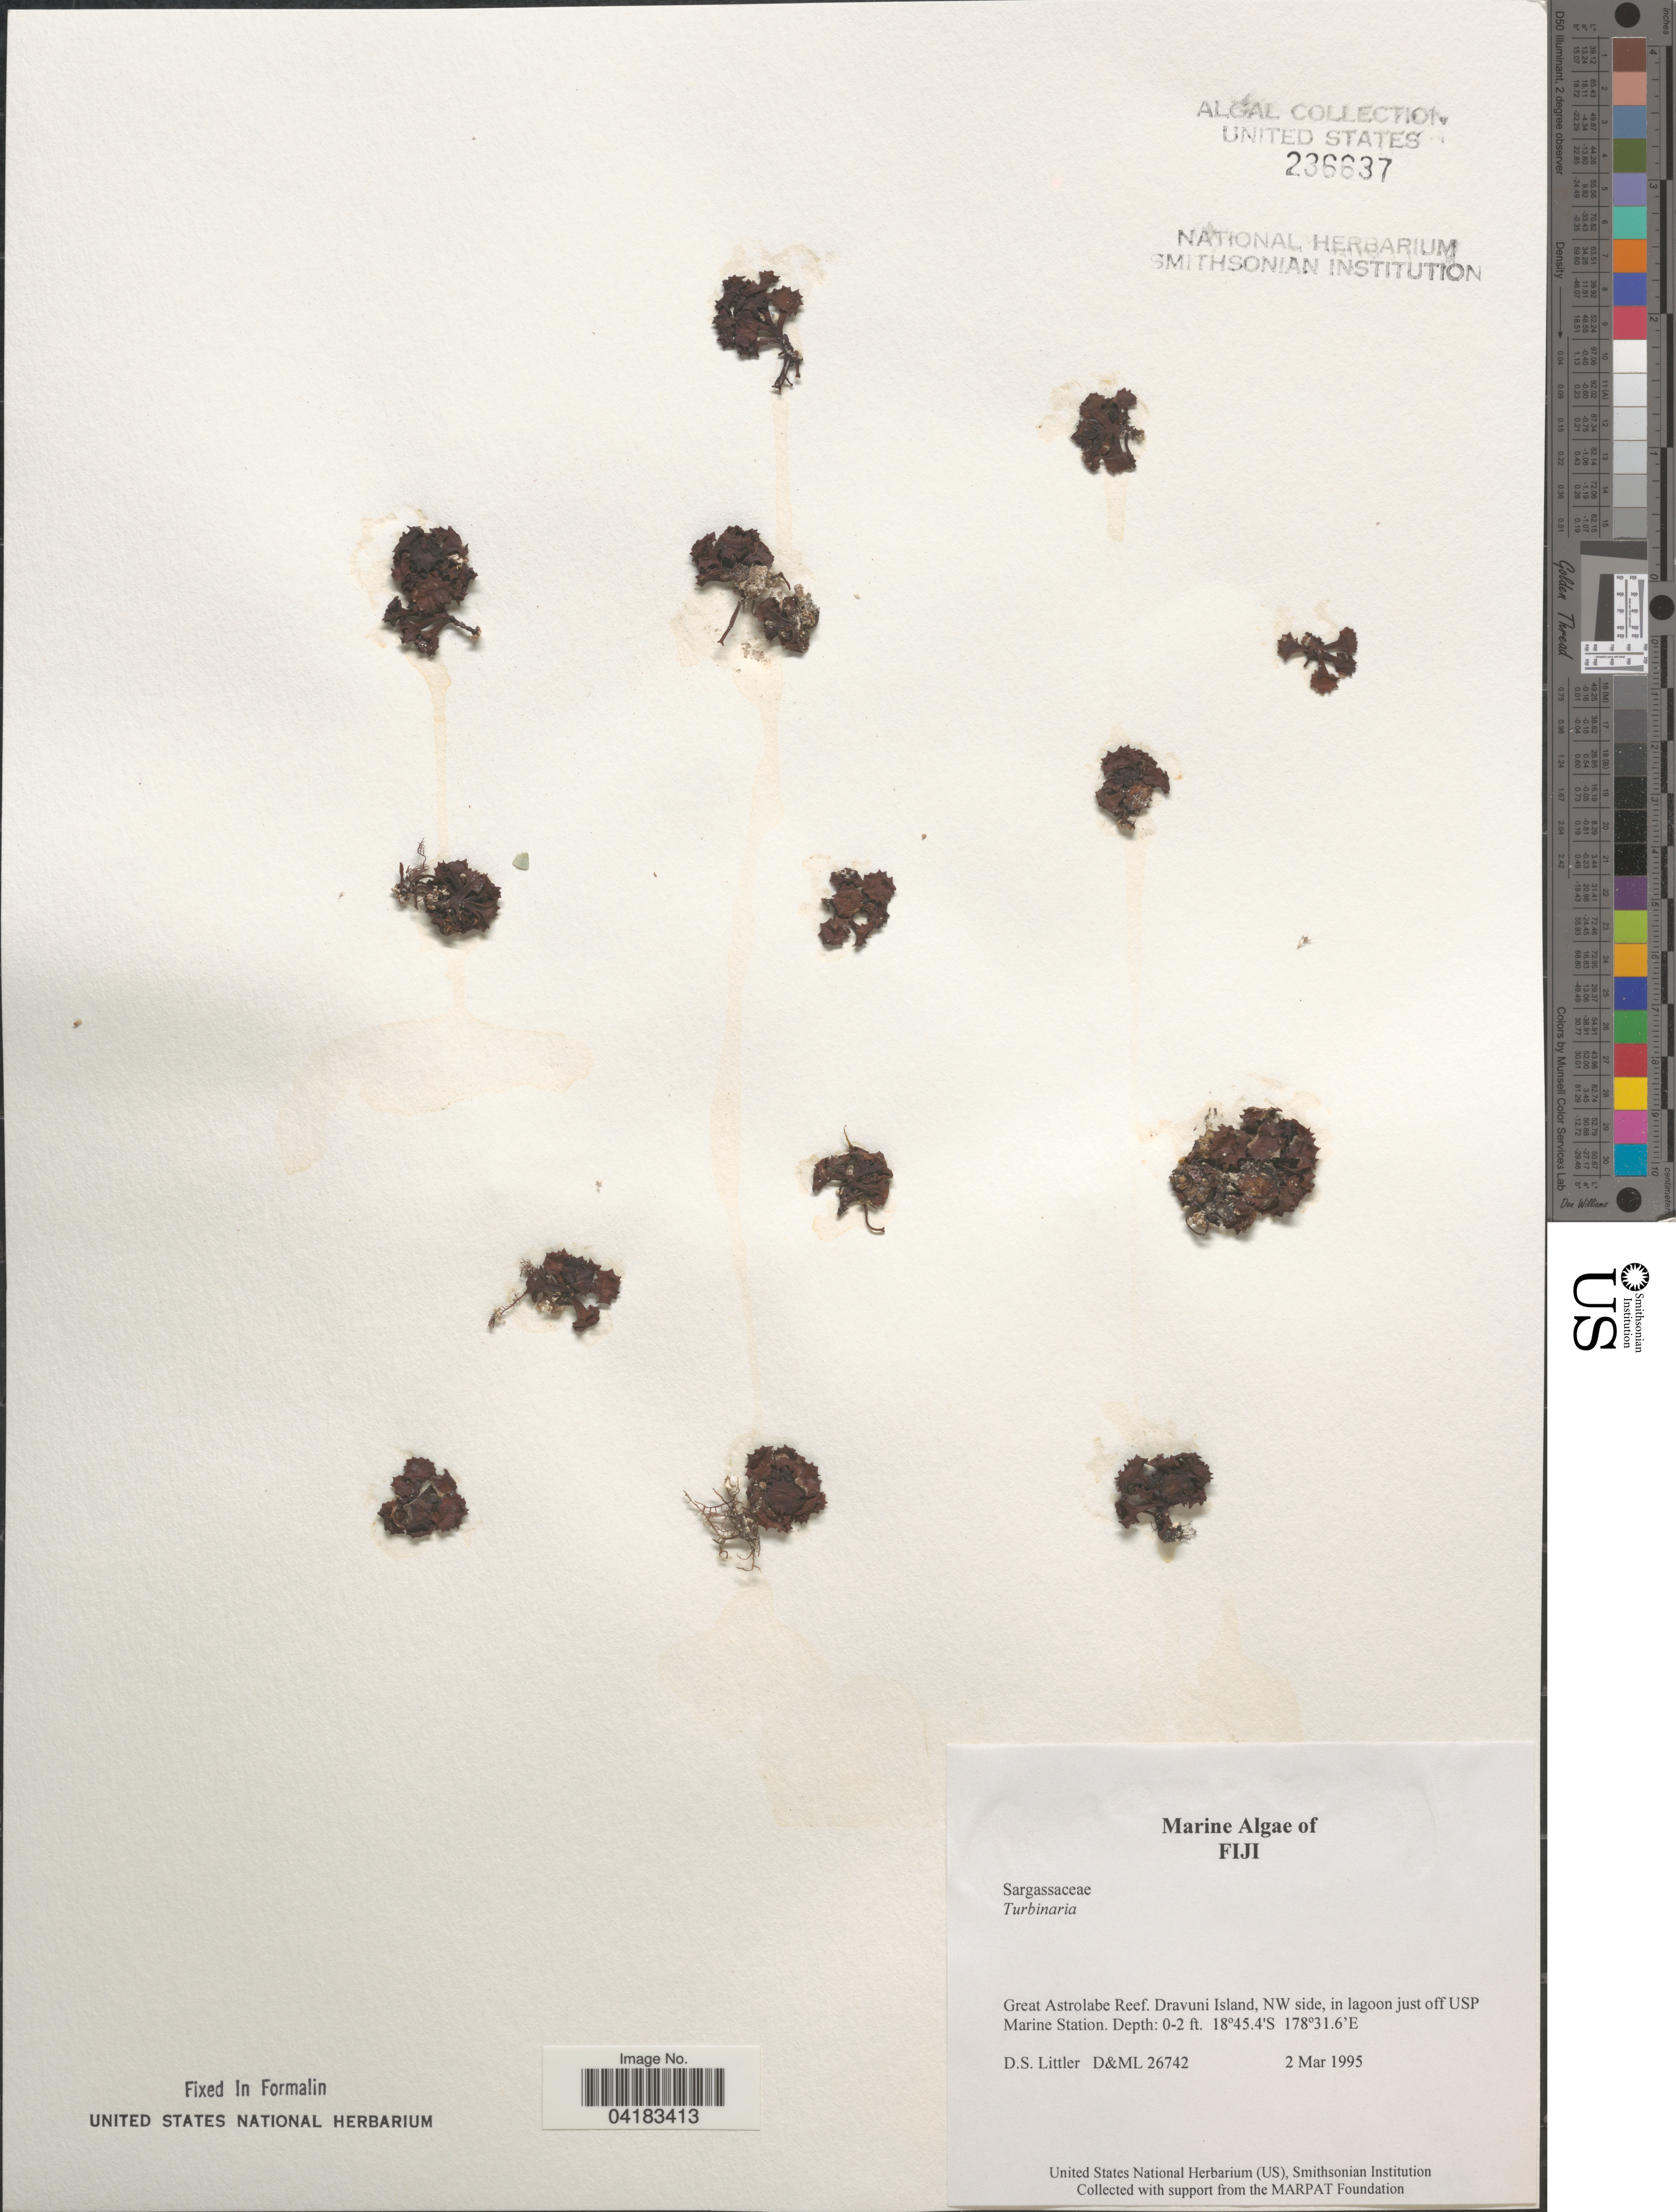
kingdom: Chromista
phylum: Ochrophyta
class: Phaeophyceae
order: Fucales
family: Sargassaceae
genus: Turbinaria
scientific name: Turbinaria sp.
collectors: D. S. Littler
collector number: D&ML26742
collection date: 1995-03-02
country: Fiji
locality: Great Astrolabe Reef. Dravuni Island, NW side, in lagoon just off USP Marine Station.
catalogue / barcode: US 236637